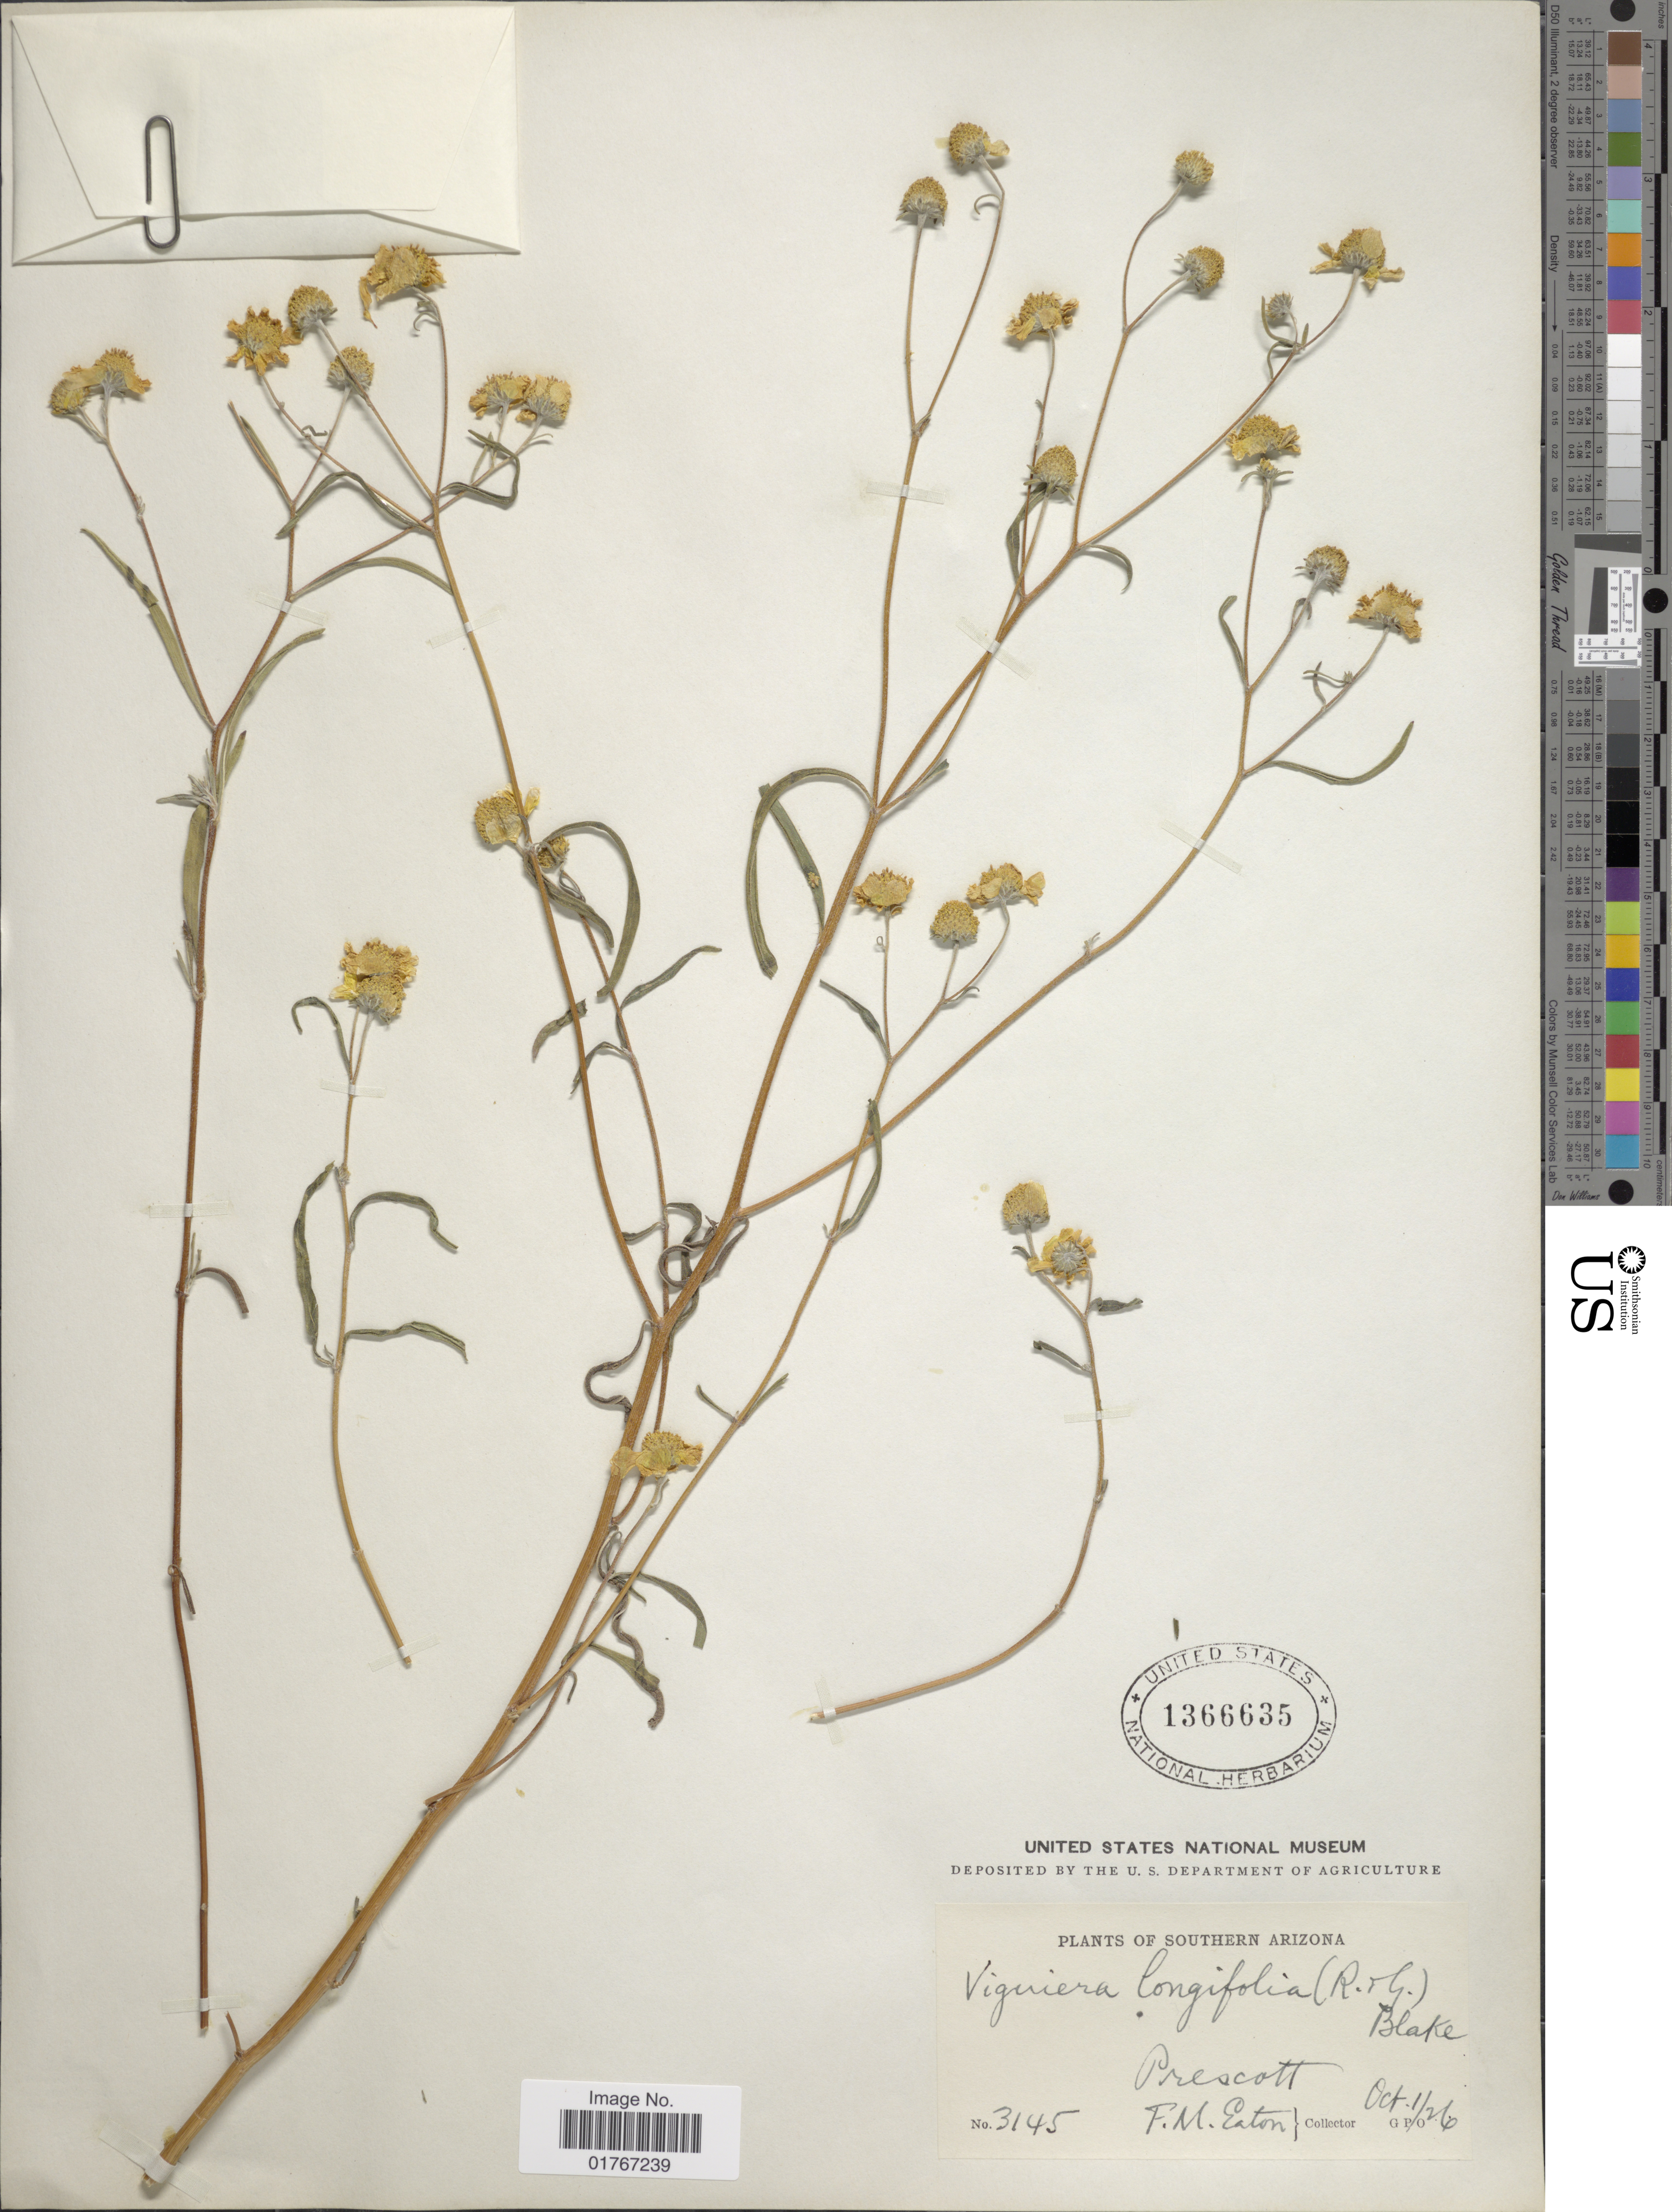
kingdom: Plantae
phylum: Tracheophyta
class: Magnoliopsida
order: Asterales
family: Asteraceae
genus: Heliomeris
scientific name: Heliomeris longifolia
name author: (B.L. Rob.) Cockerell & Greenm.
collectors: F. Eaton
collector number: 3145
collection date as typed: Transcribed d/m/y: 1/10/26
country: United States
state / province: Arizona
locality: Southern Arizona, Prescott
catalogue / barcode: US 1366635